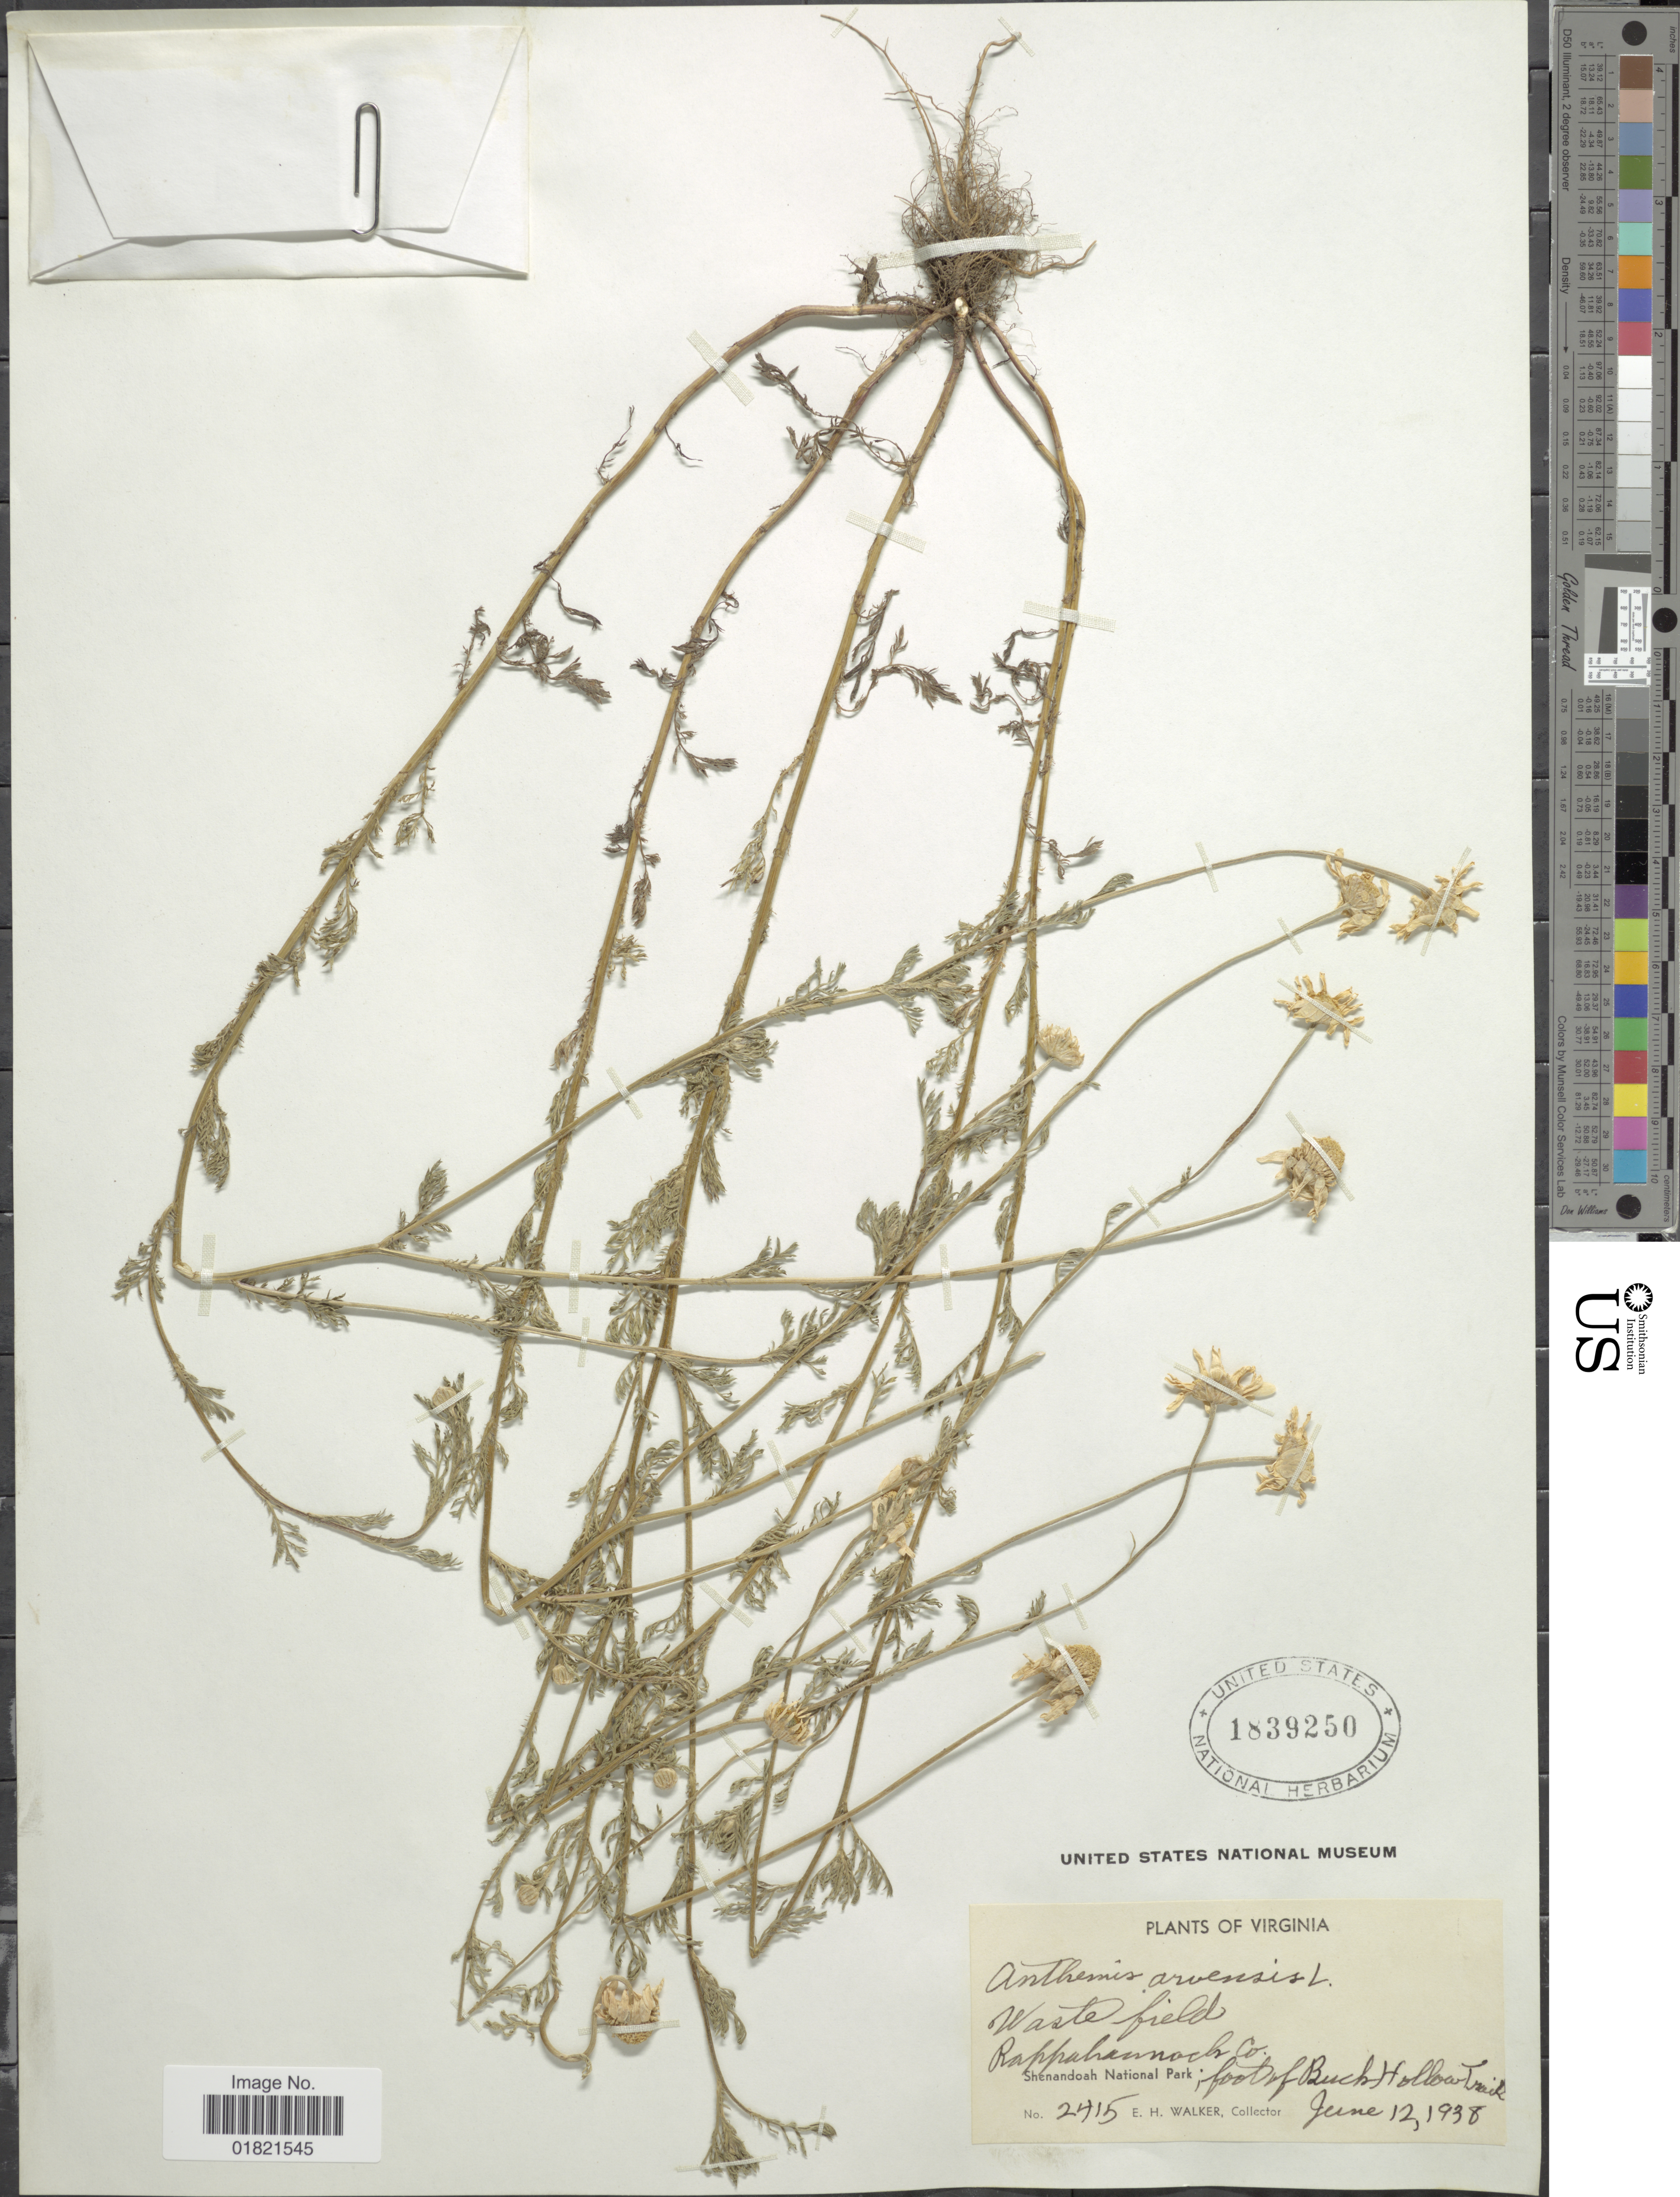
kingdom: Plantae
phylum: Tracheophyta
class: Magnoliopsida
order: Asterales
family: Asteraceae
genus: Anthemis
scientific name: Anthemis arvensis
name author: L.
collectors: E. H. Walker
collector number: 2415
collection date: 1938-06-12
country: United States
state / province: Virginia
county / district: Rappahannock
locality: Shenandoah National Park, foot of Buck Hollow Trail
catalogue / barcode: US 1839250